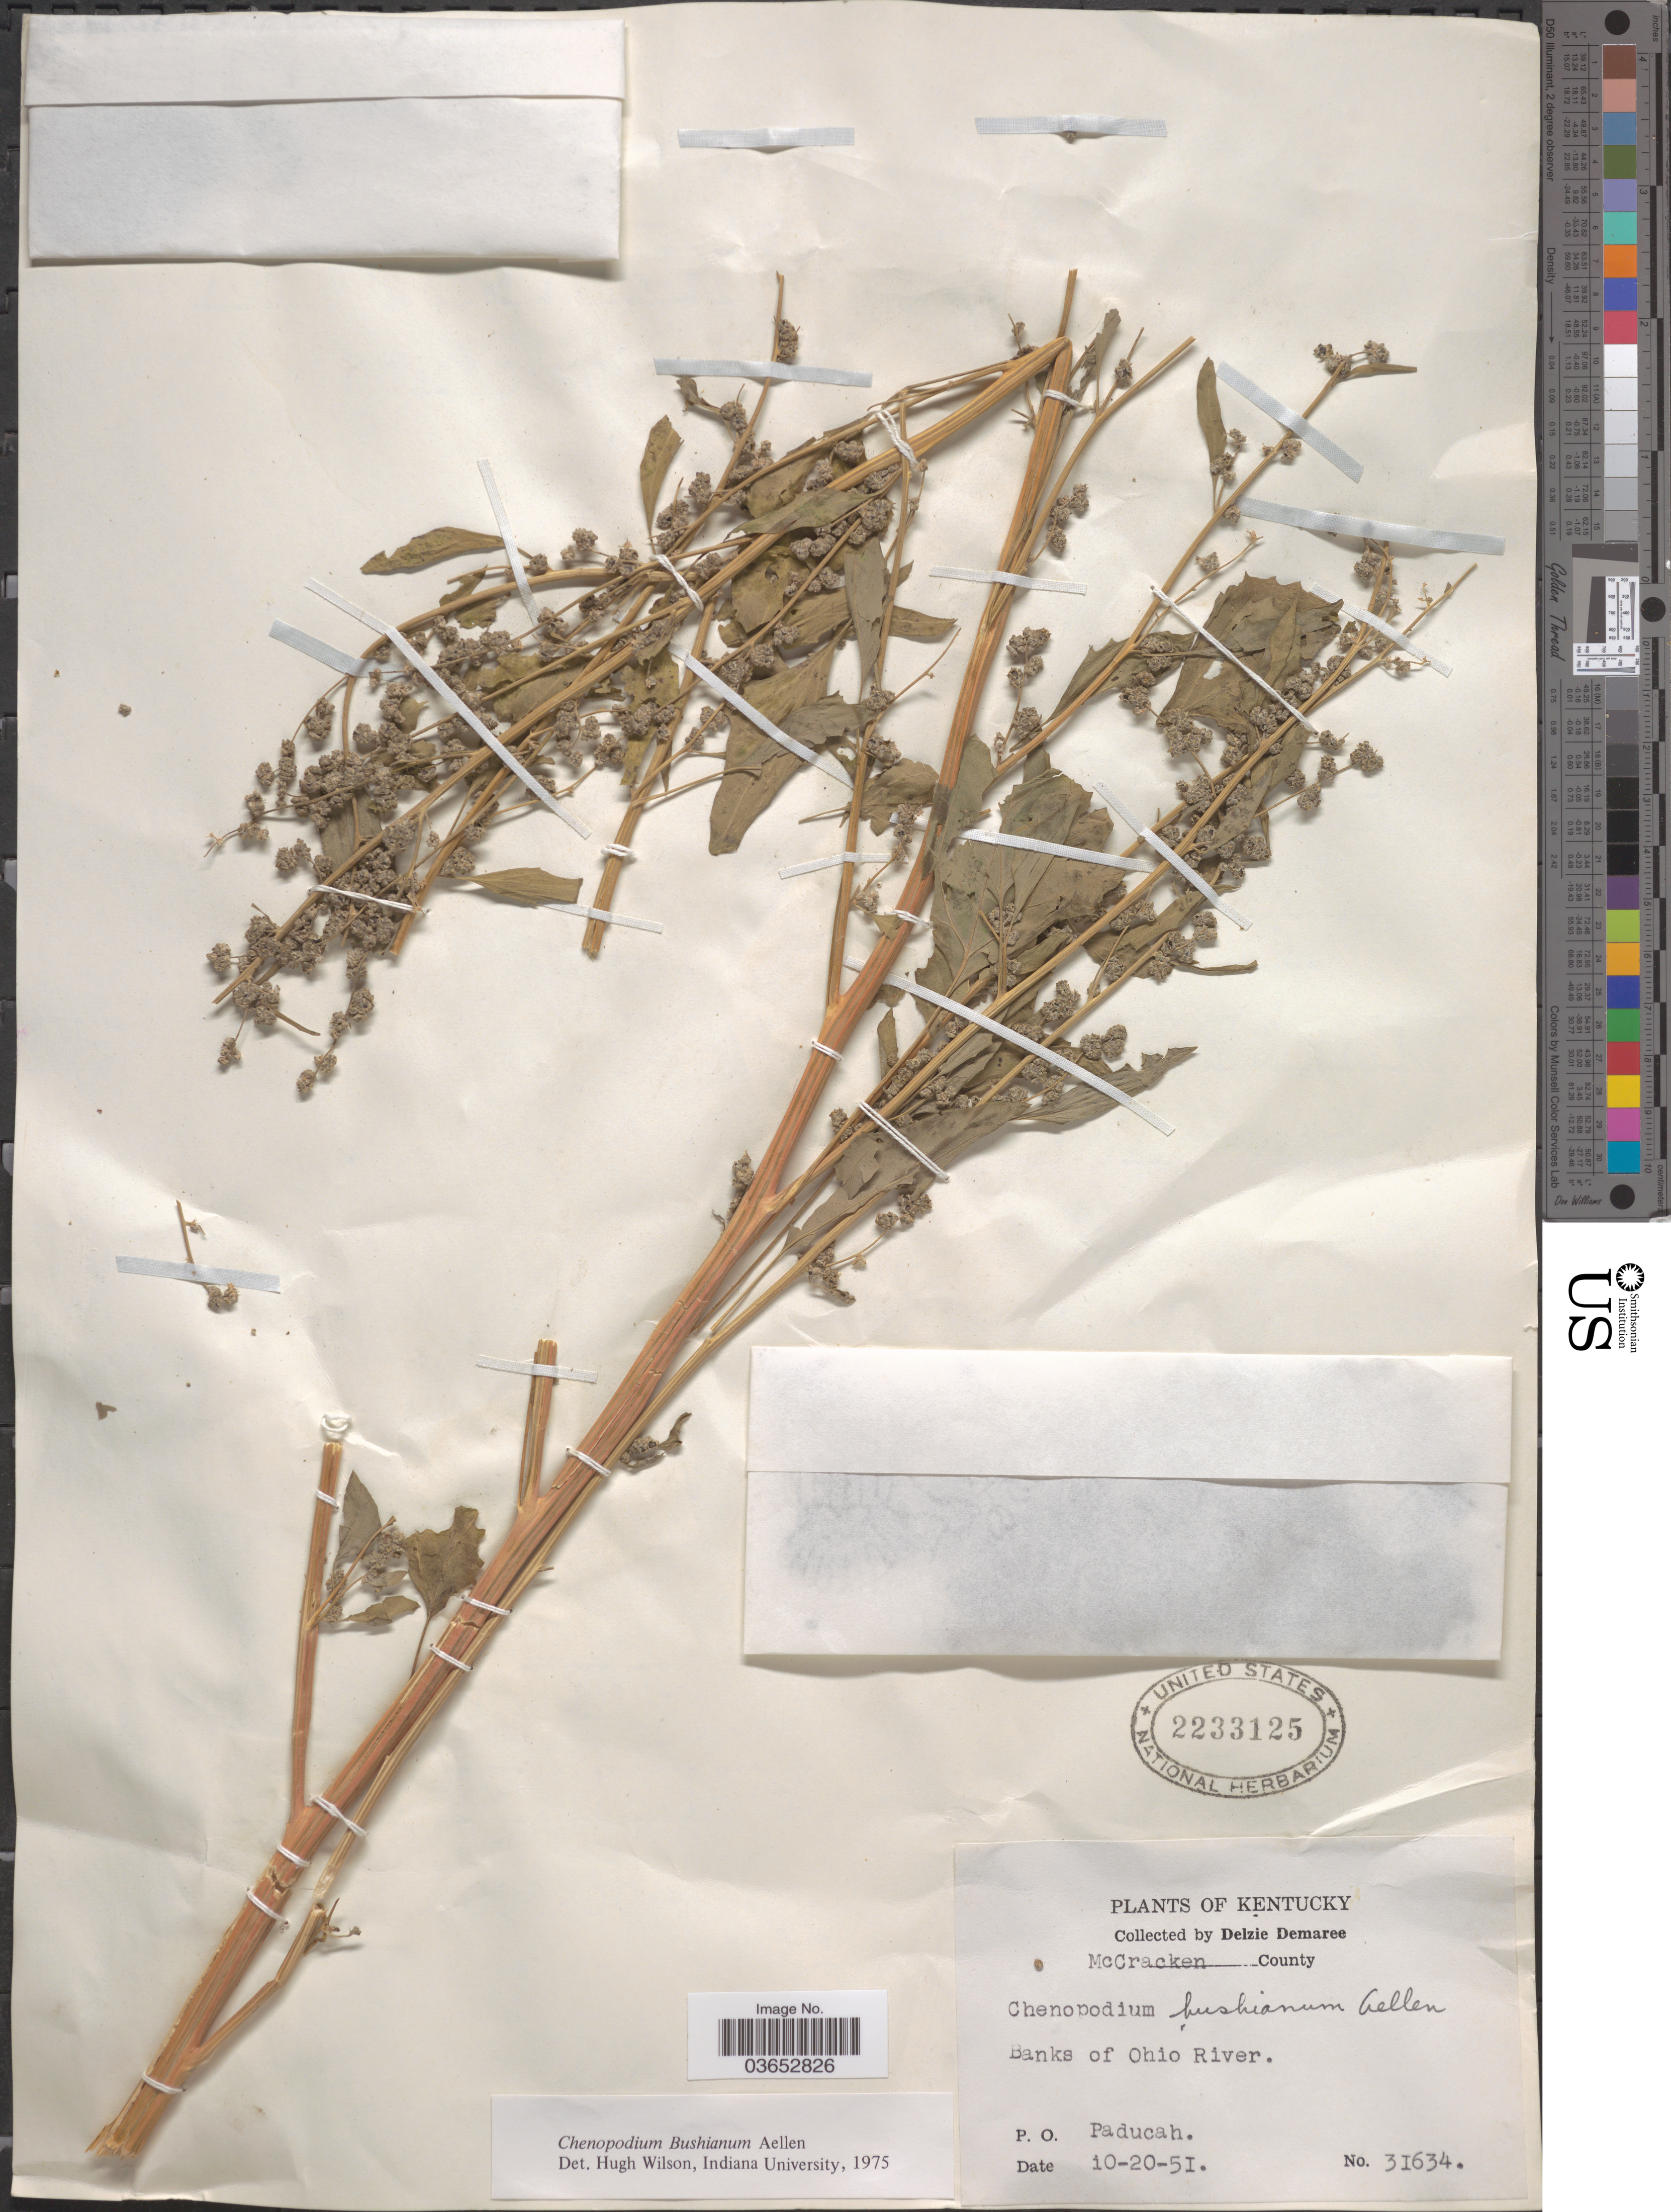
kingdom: Plantae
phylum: Tracheophyta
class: Magnoliopsida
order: Caryophyllales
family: Amaranthaceae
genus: Chenopodium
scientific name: Chenopodium bushianum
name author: Aellen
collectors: D. Demaree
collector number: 31634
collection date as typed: Transcribed d/m/y: 20/10/51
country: United States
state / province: Kentucky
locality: McCracken County. Banks of Ohio River. P. O. Paducah.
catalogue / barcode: US 2233125